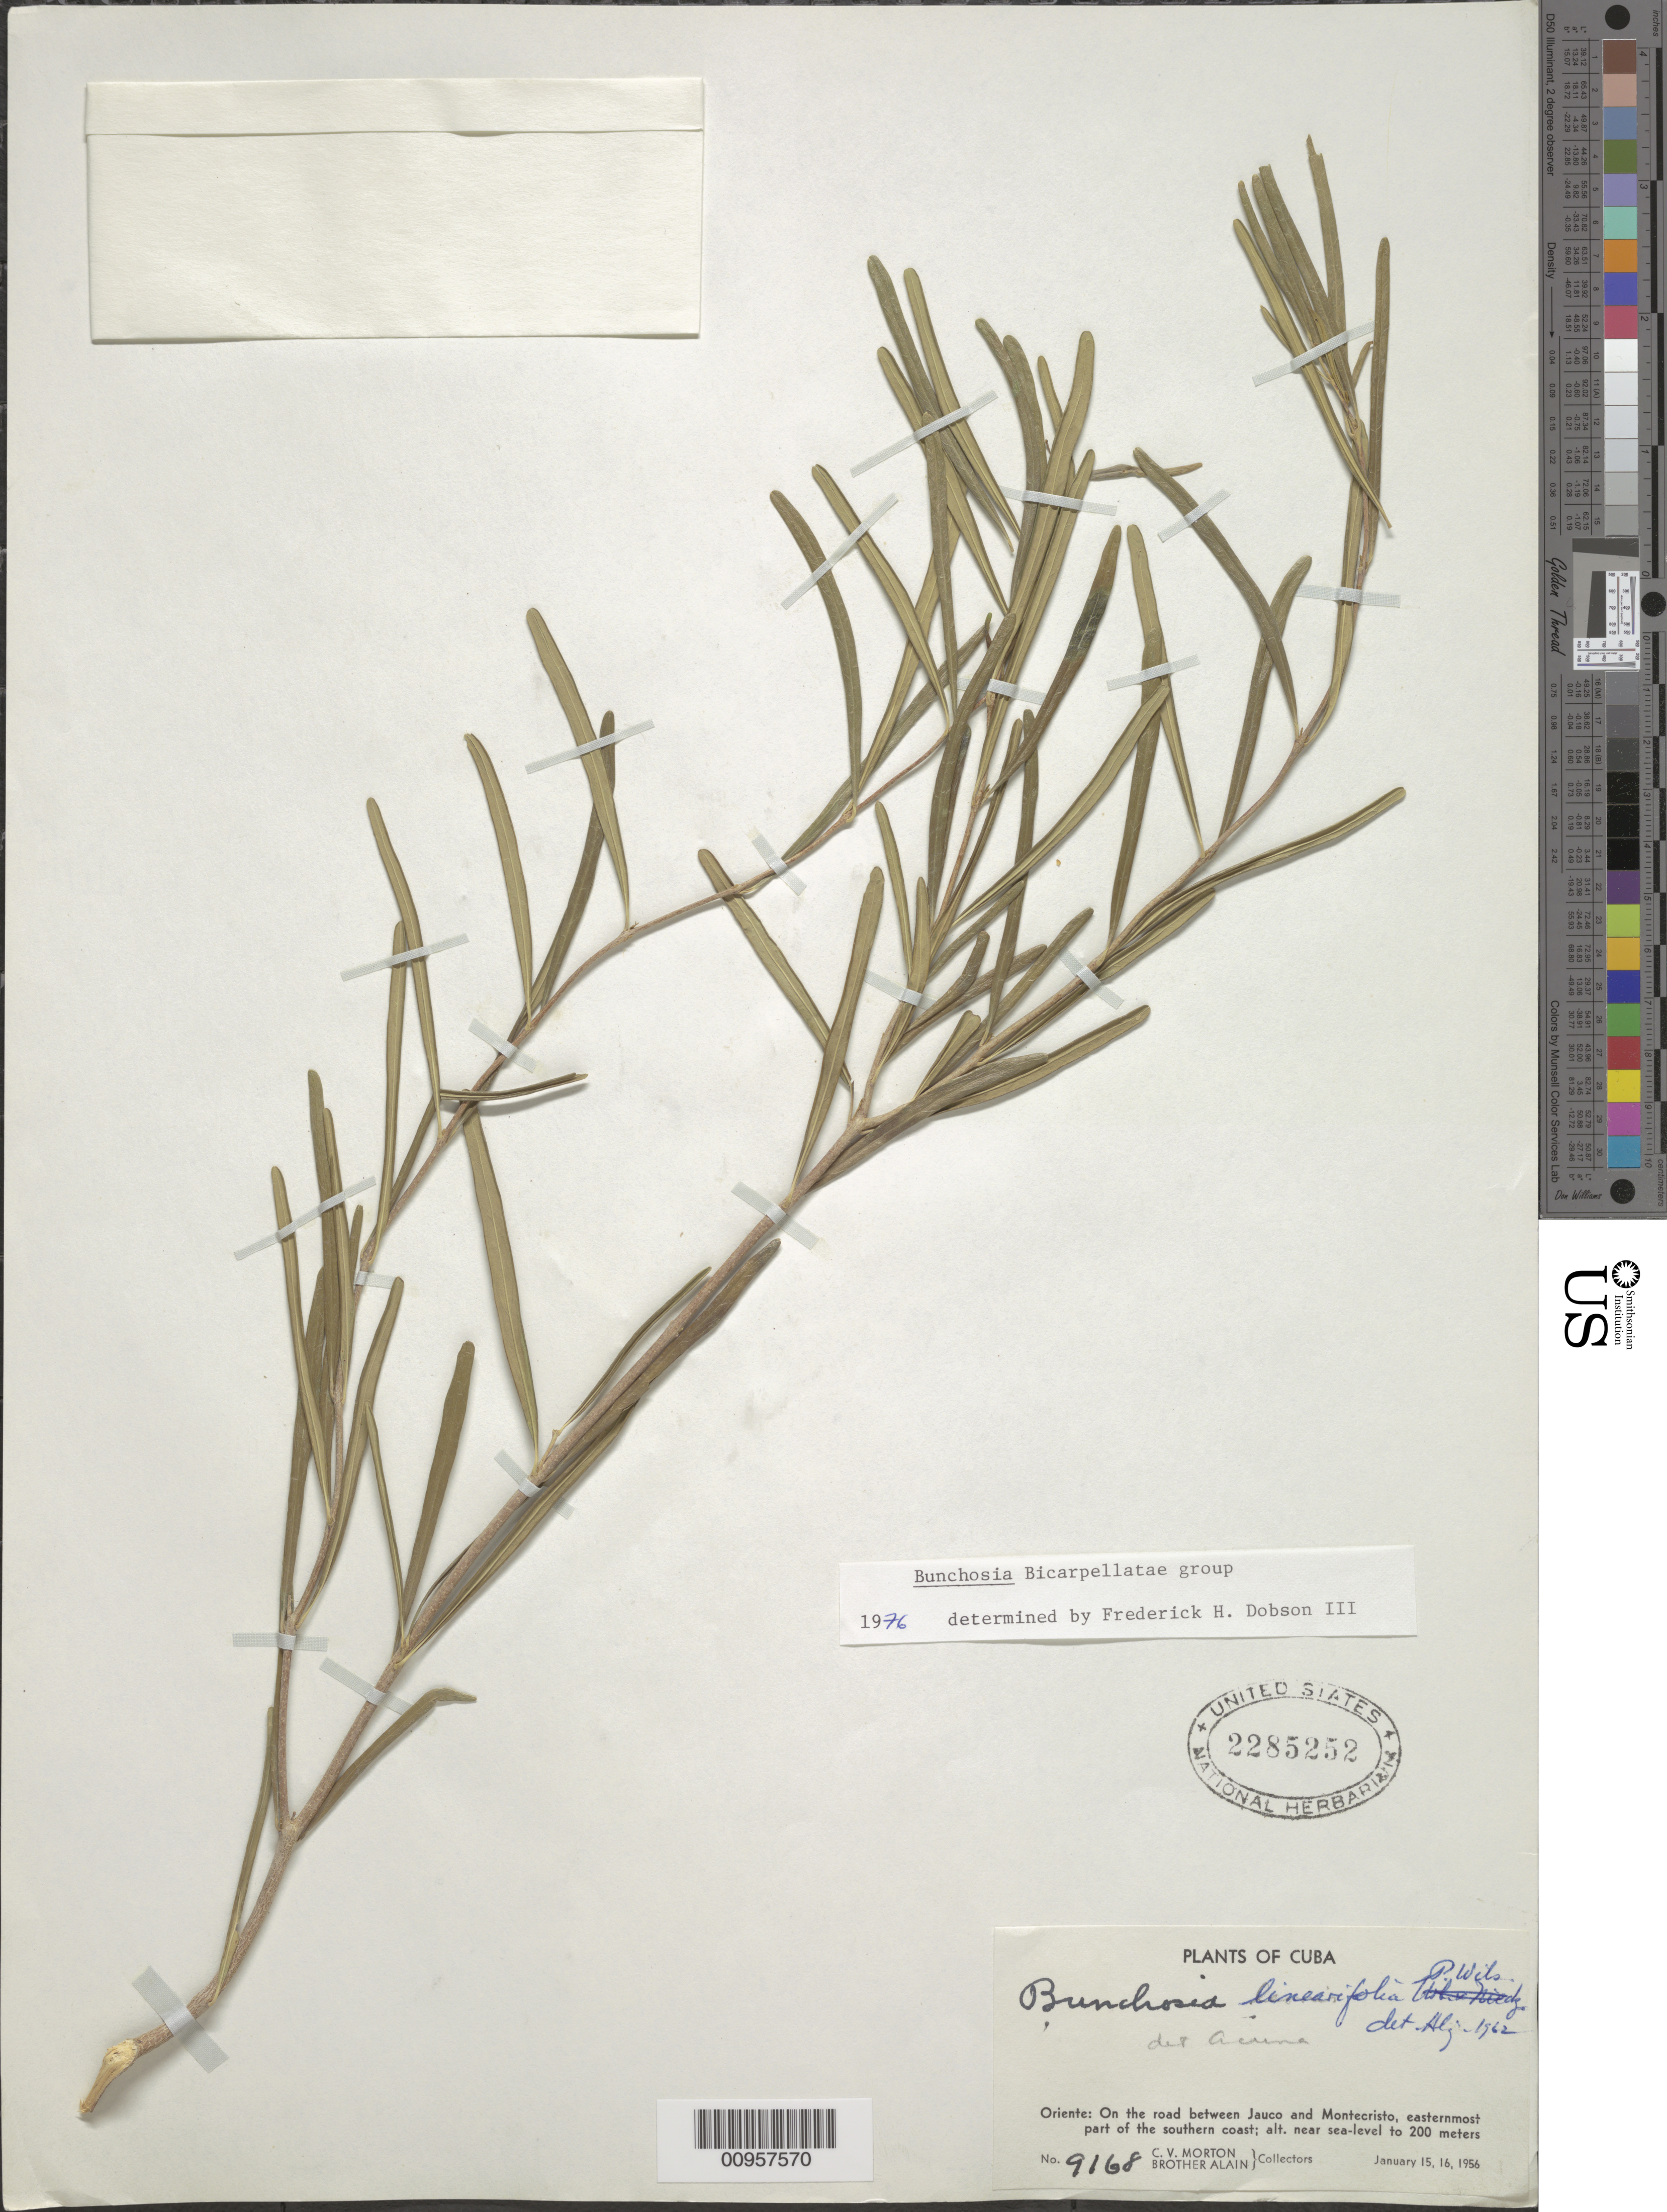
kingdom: Plantae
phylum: Tracheophyta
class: Magnoliopsida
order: Malpighiales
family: Malpighiaceae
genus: Bunchosia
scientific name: Bunchosia linearifolia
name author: P. Wilson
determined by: Dobson, F. H., III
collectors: C. V. Morton & A. H. Liogier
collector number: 9168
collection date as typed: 15 Jan 1956 to 16 Jan 1956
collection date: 1956-01-15/1956-01-16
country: Cuba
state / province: Oriente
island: Cuba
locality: Road between Jauco and Montecristo, easternmost part of the southern coast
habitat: On the road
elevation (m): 0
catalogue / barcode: US 2285252